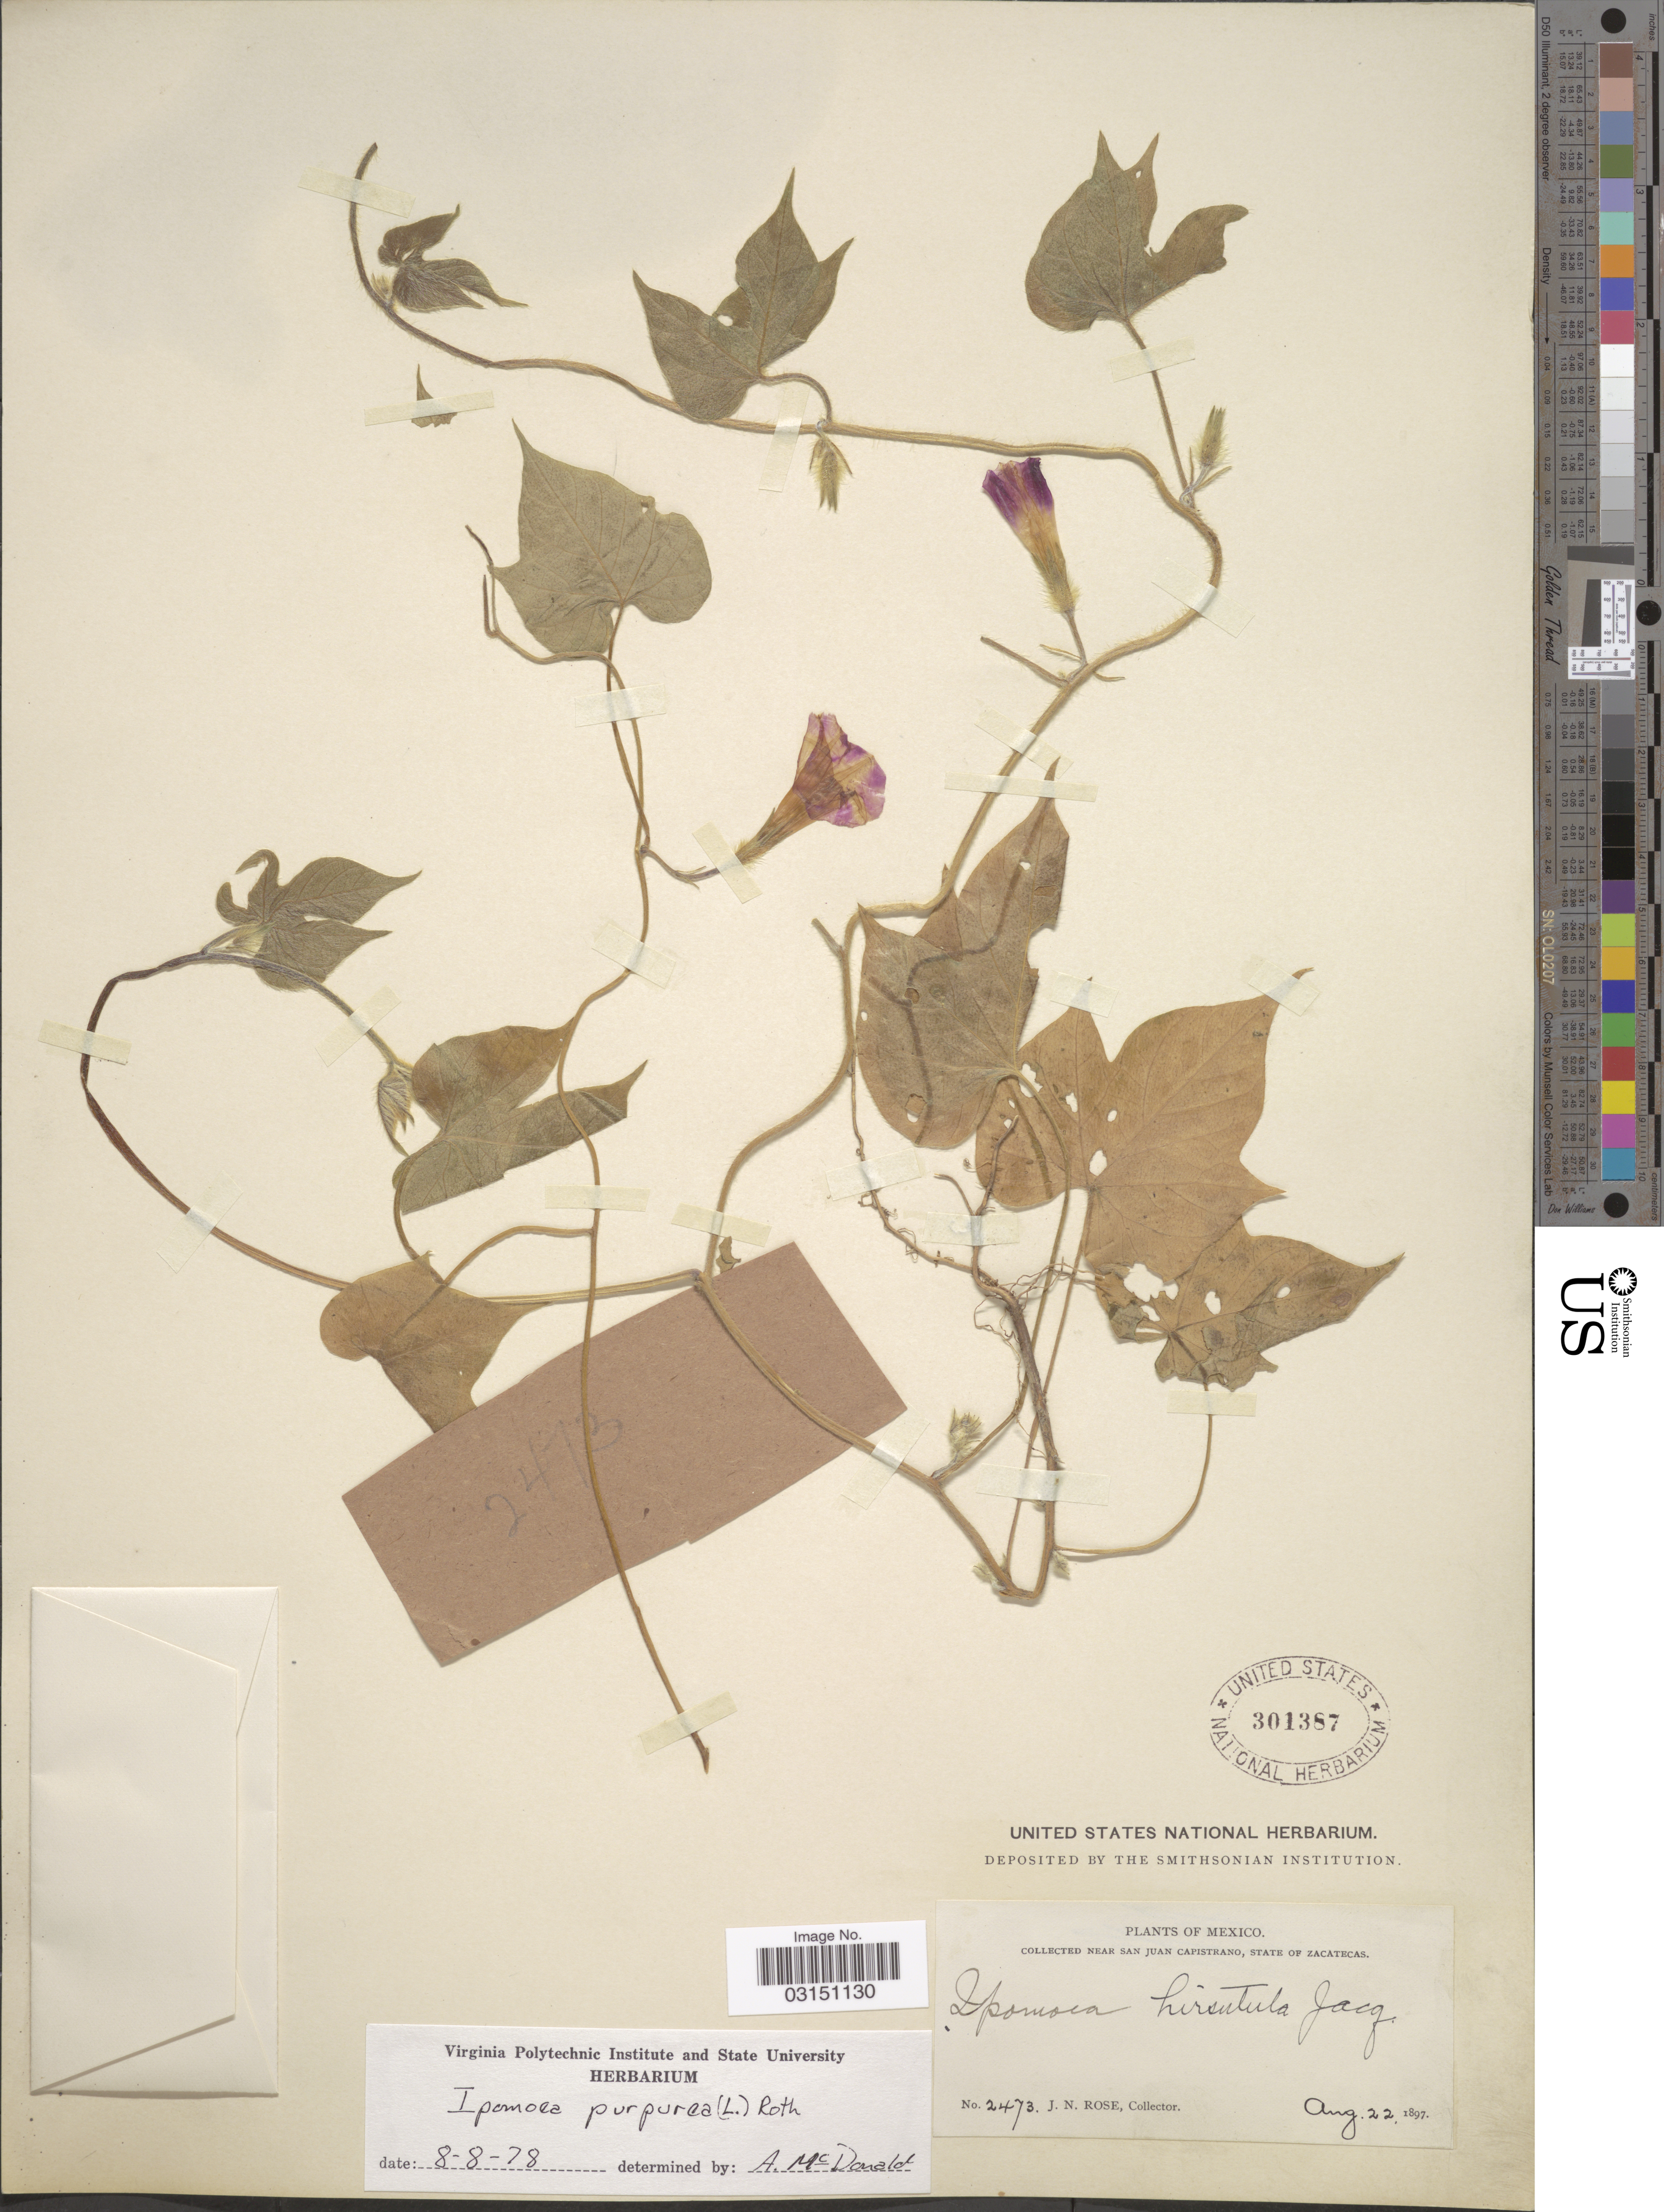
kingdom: Plantae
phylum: Tracheophyta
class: Magnoliopsida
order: Solanales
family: Convolvulaceae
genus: Ipomoea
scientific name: Ipomoea purpurea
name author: (L.) Roth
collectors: J. N. Rose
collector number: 2473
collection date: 1897-08-22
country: Mexico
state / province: Zacatecas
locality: Near San Juan Capistrano.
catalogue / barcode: US 301387